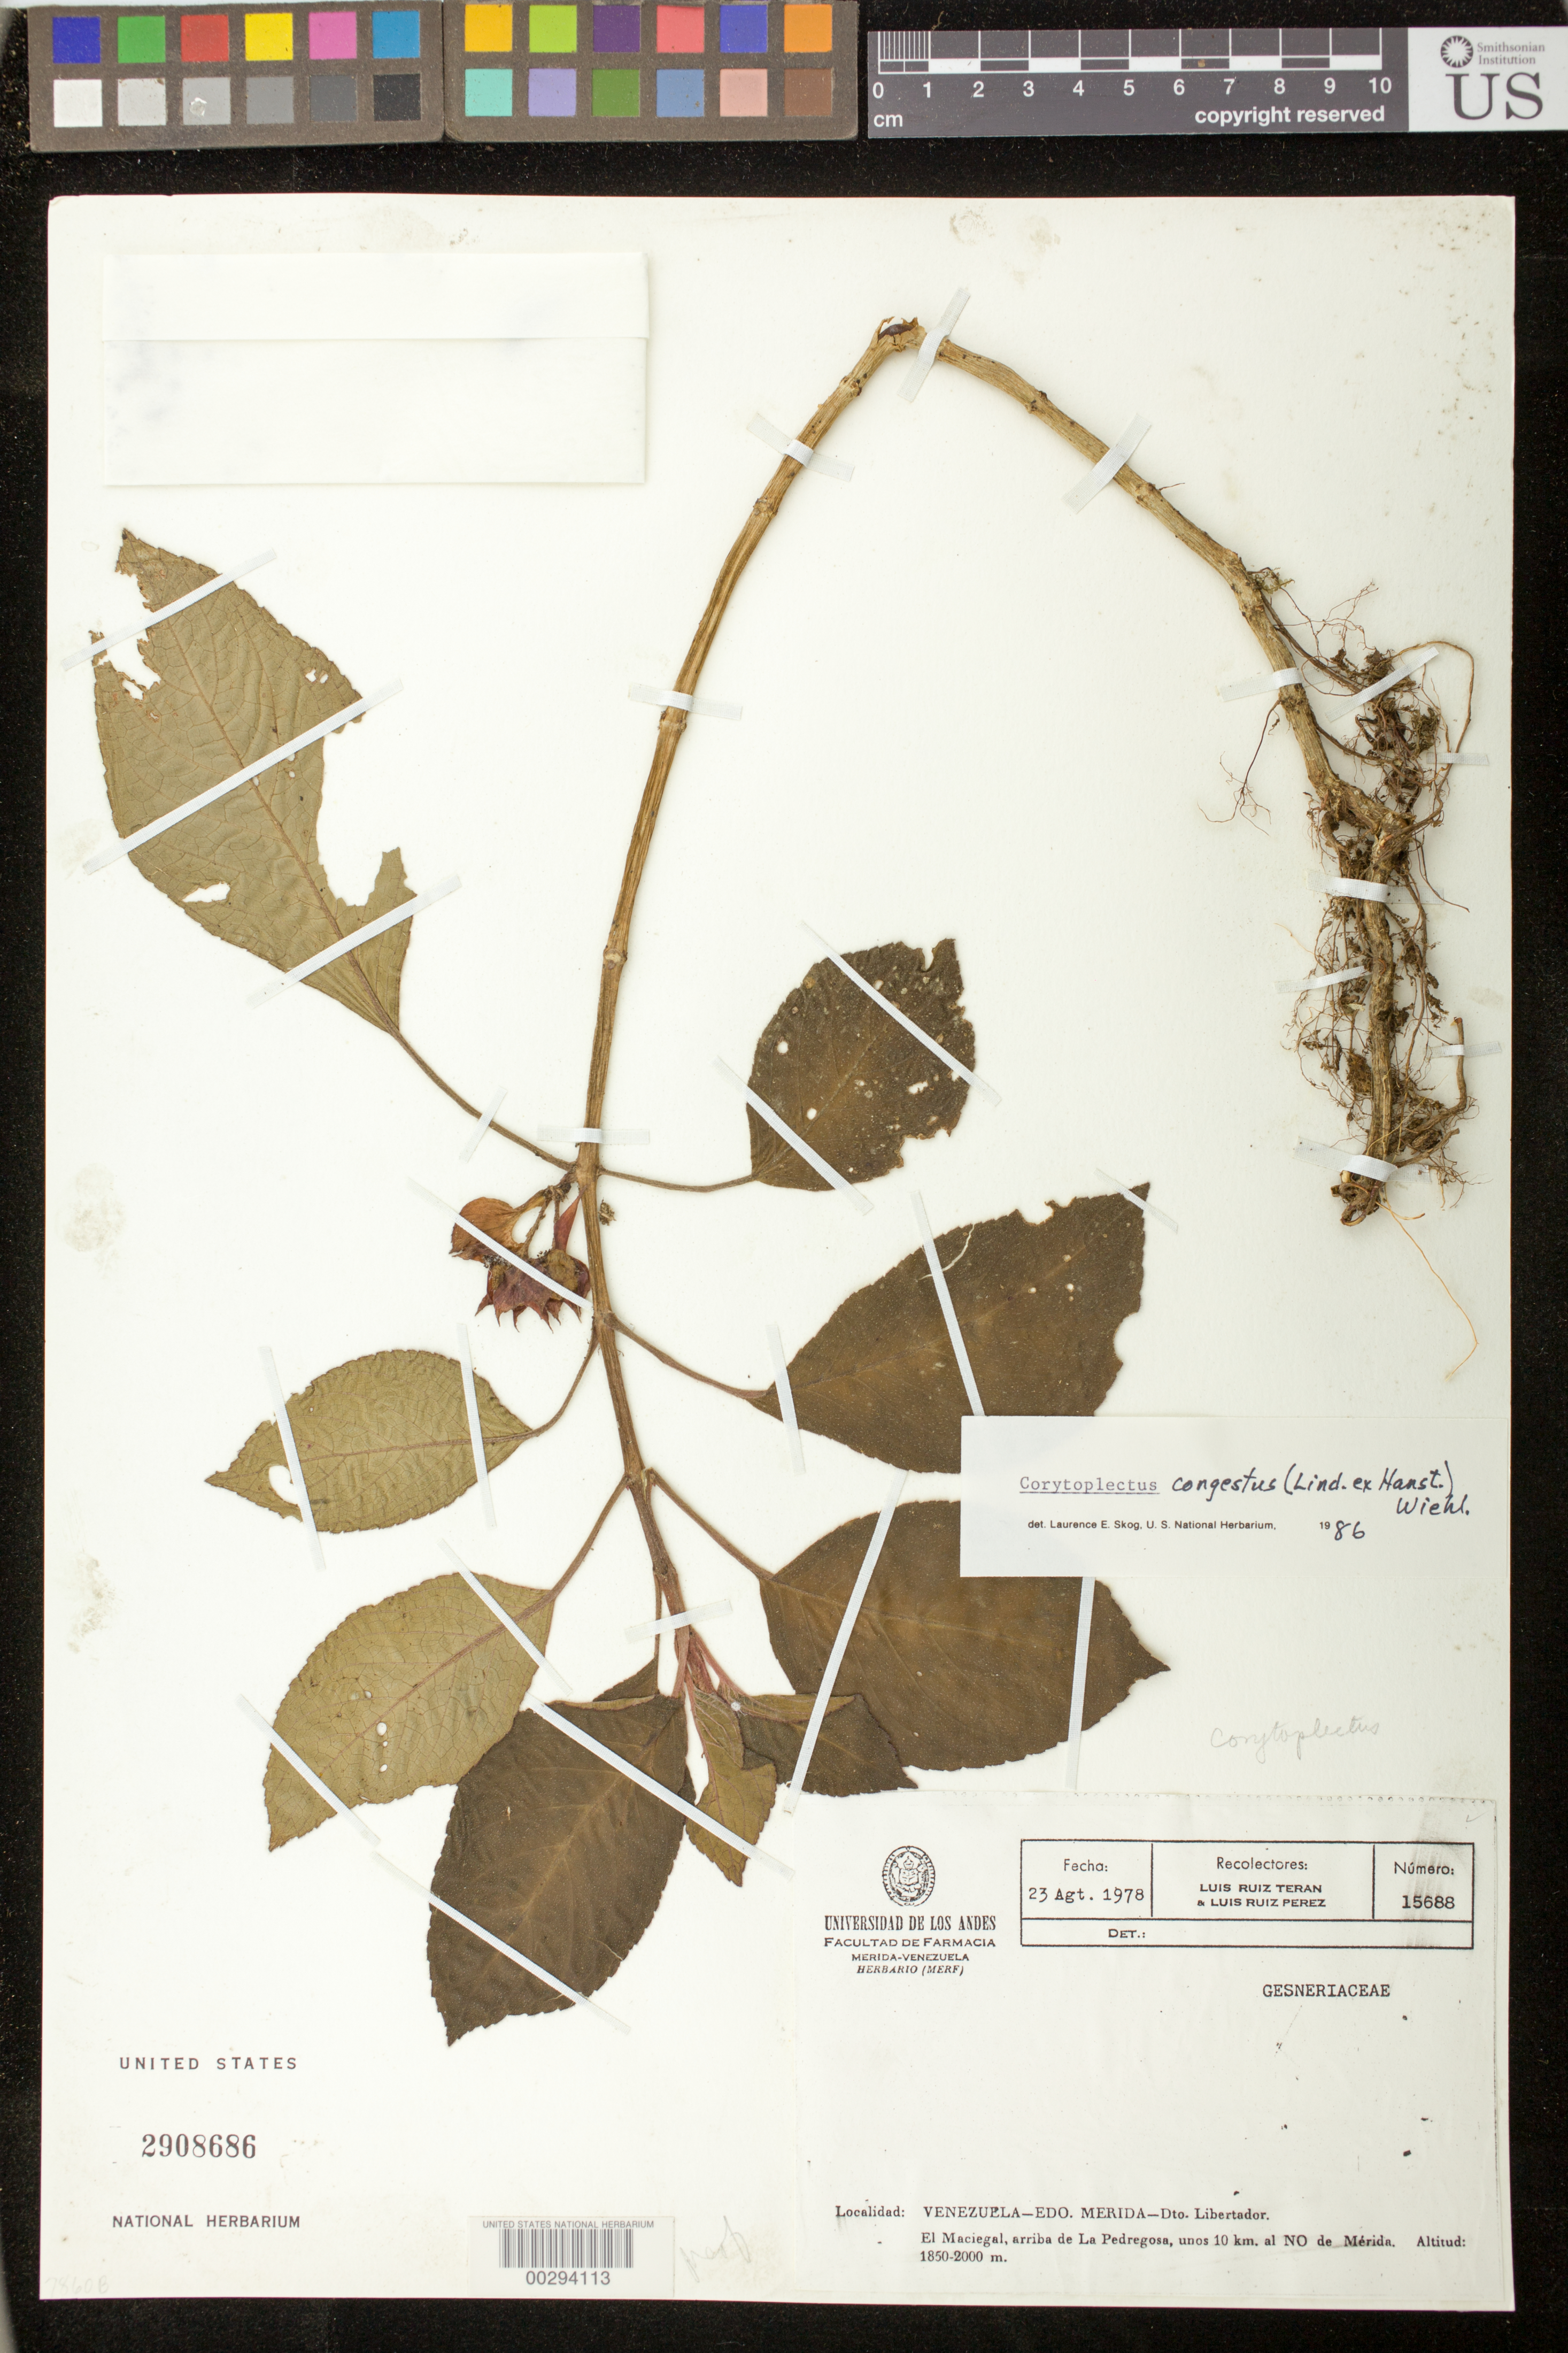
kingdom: Plantae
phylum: Tracheophyta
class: Magnoliopsida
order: Lamiales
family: Gesneriaceae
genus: Corytoplectus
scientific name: Corytoplectus congestus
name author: (Linden ex Hanst.) Wiehler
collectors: L. E. Ruíz-Terán & L. Ruiz-Perez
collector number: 15688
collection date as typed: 23 Aug 1978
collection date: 1978-08-23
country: Venezuela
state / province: Mérida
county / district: Libertador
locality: Dist. Libertador, El Maciegal, above La Pedregosa, 10 km NW of Merida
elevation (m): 1850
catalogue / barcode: US 2908686